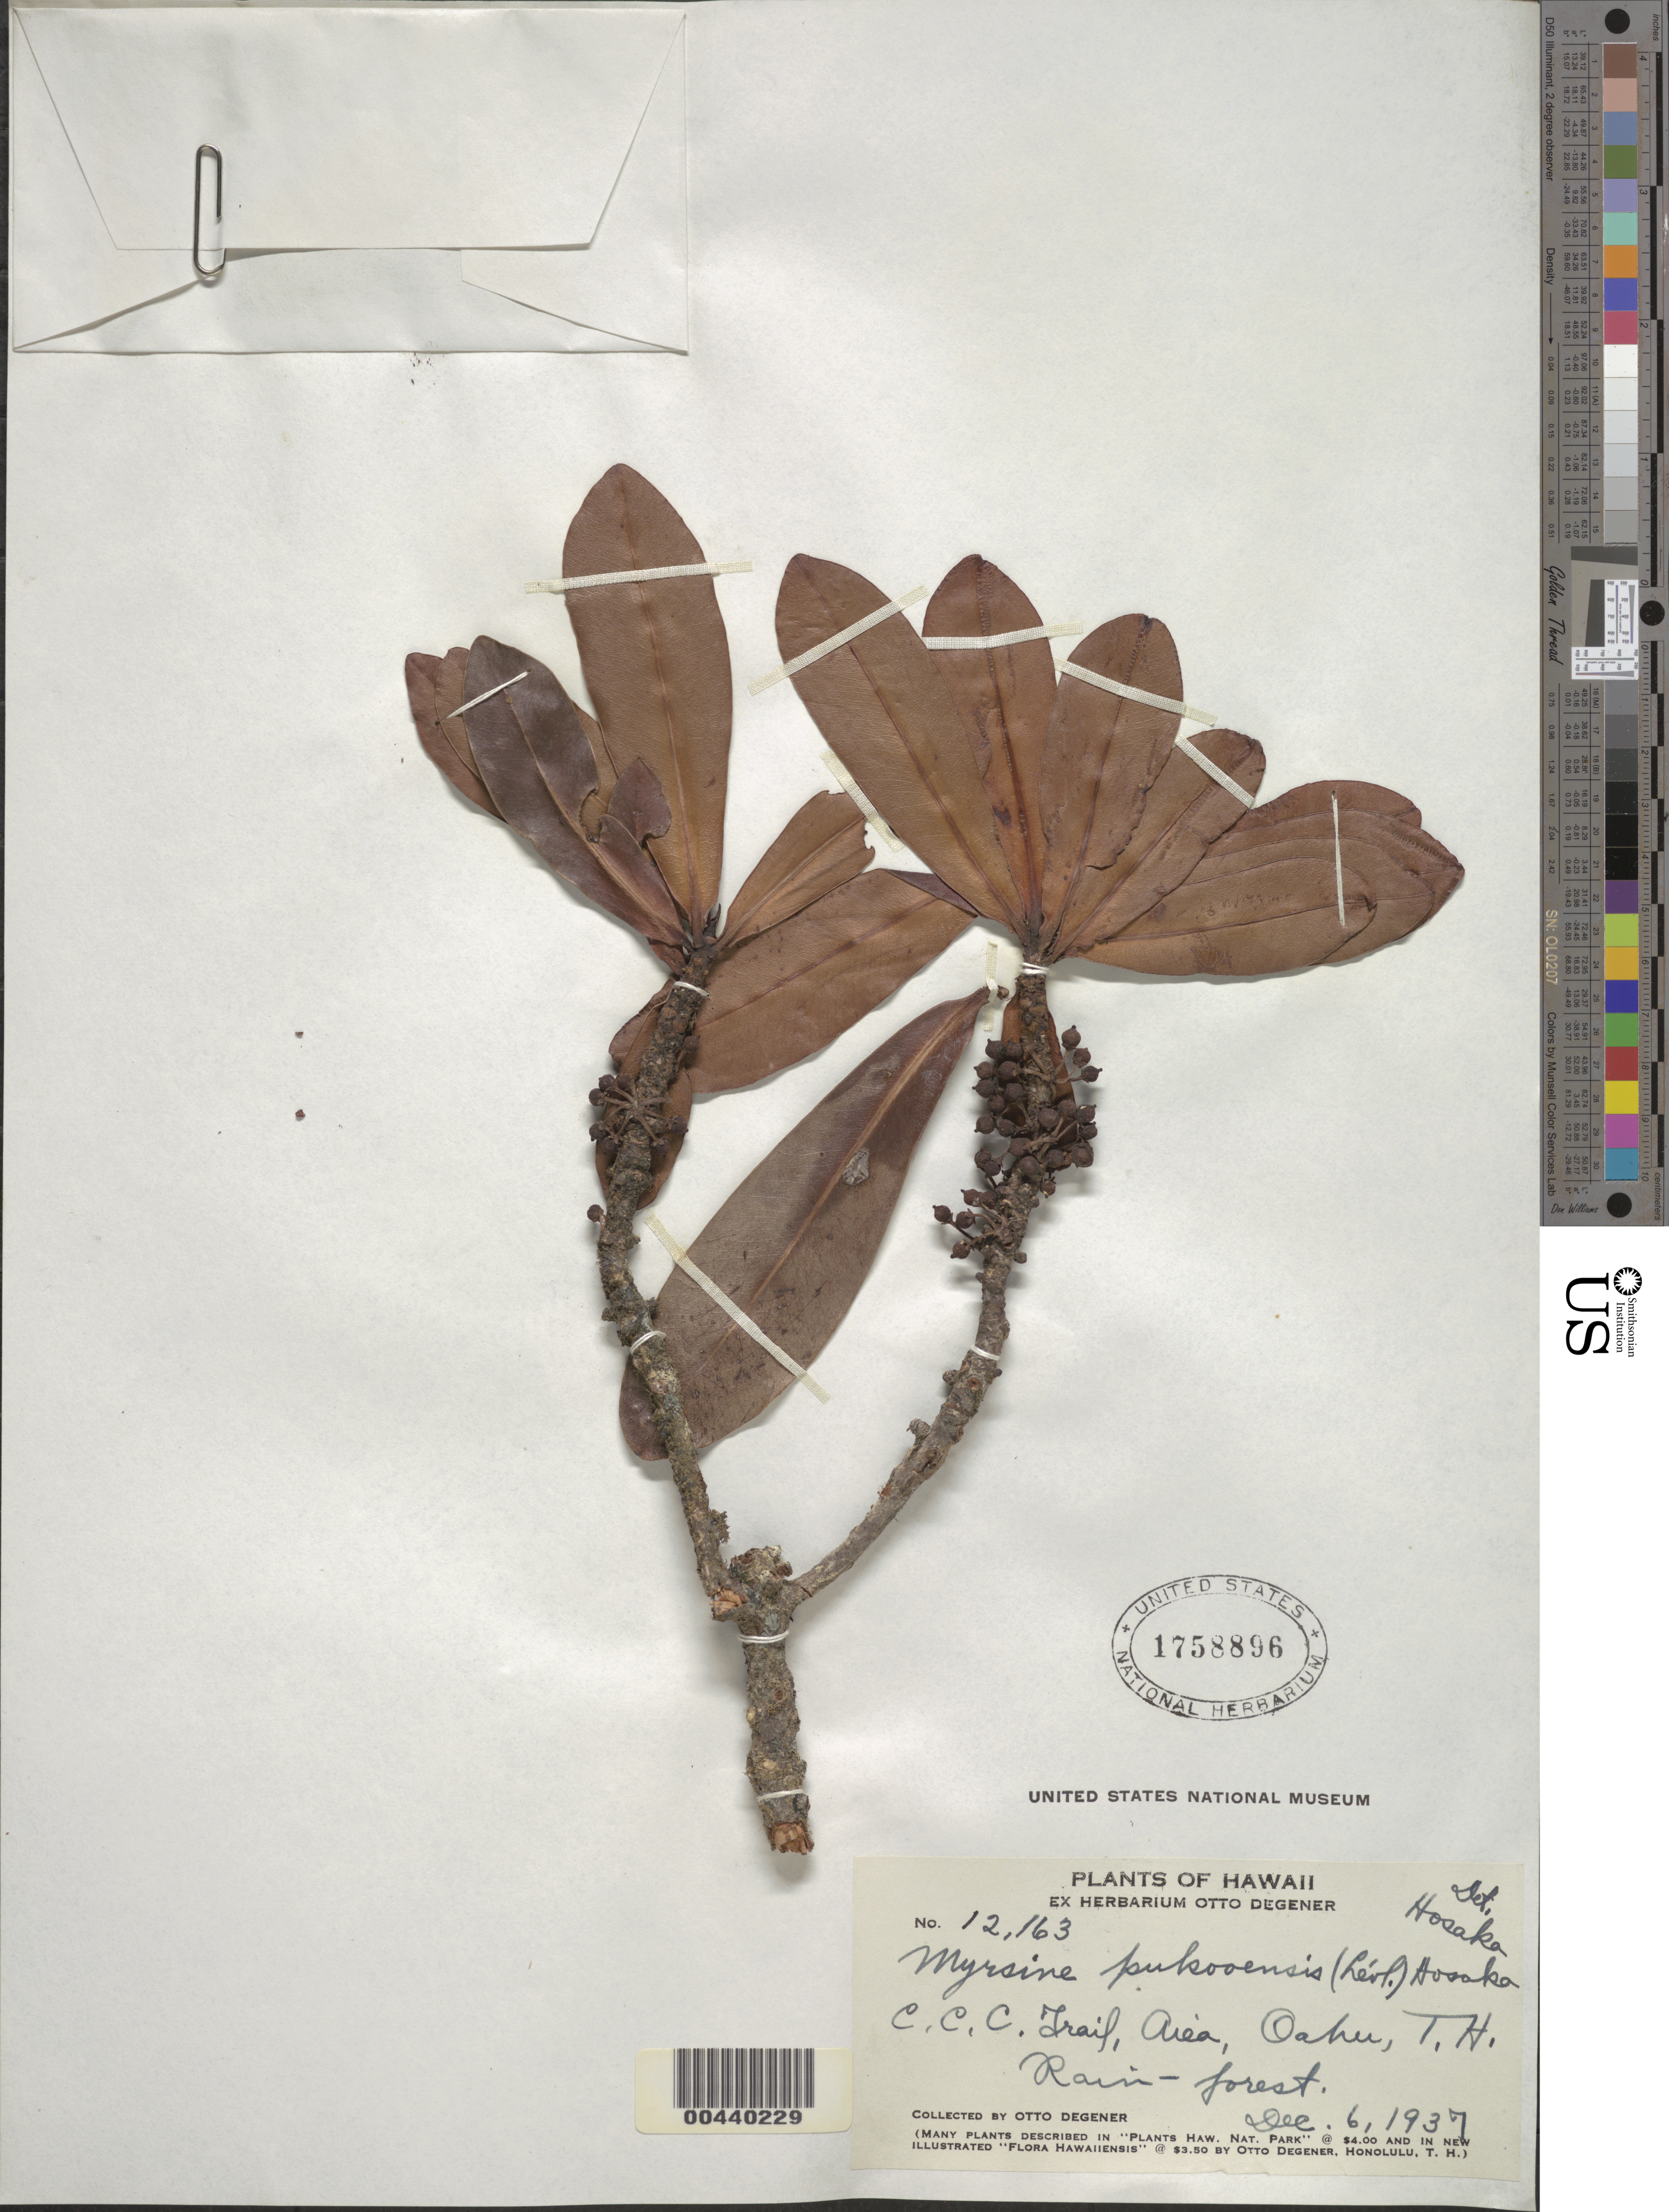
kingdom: Plantae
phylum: Tracheophyta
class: Magnoliopsida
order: Ericales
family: Primulaceae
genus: Myrsine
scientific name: Myrsine pukooensis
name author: (H. Lév.) Hosaka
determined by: Hosaka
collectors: O. Degener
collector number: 12163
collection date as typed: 6 Dec 1937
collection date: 1937-12-06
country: United States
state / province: Hawaii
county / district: Honolulu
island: Oahu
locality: C.C.C. Trail, Aiea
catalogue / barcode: US 1758896